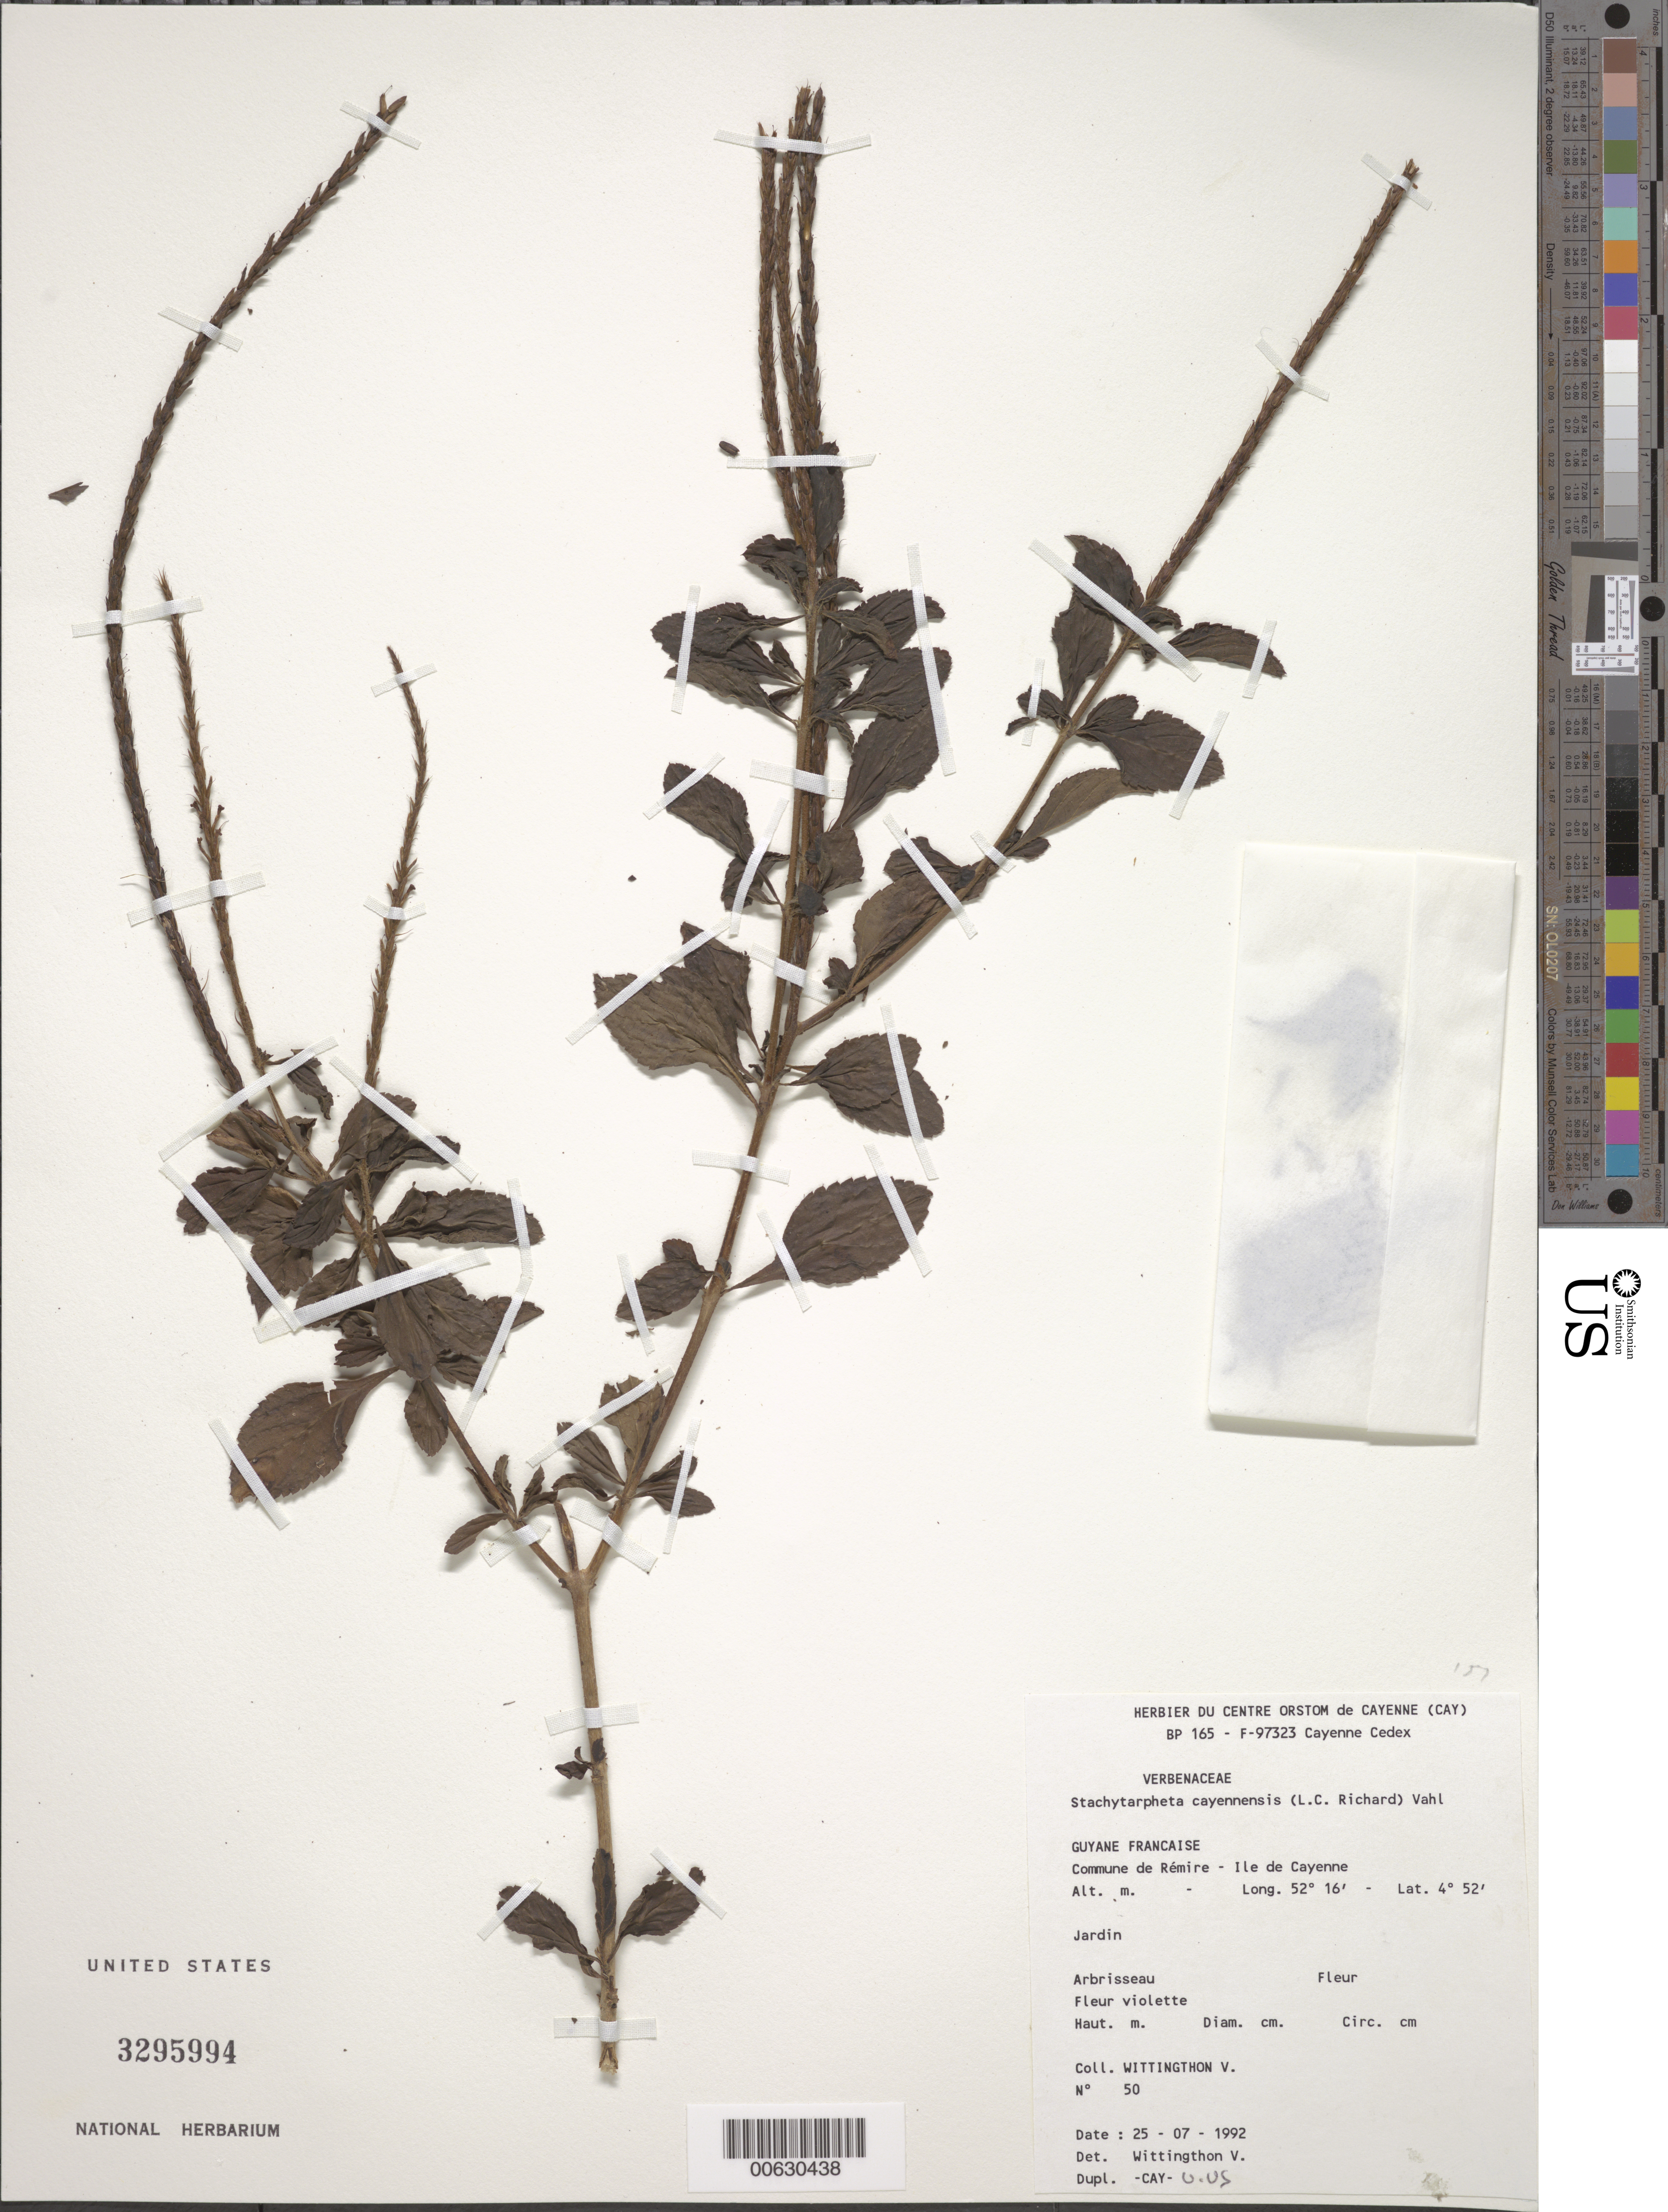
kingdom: Plantae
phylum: Tracheophyta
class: Magnoliopsida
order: Lamiales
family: Verbenaceae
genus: Stachytarpheta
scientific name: Stachytarpheta cayennensis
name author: (Rich.) Vahl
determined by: Wittingthon, V.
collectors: V. Wittingthon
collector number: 50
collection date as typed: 25-Jul-92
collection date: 1992-07-25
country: French Guiana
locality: Commune de Rémire, Ile de Cayenne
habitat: Jardin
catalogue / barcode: US 3295994